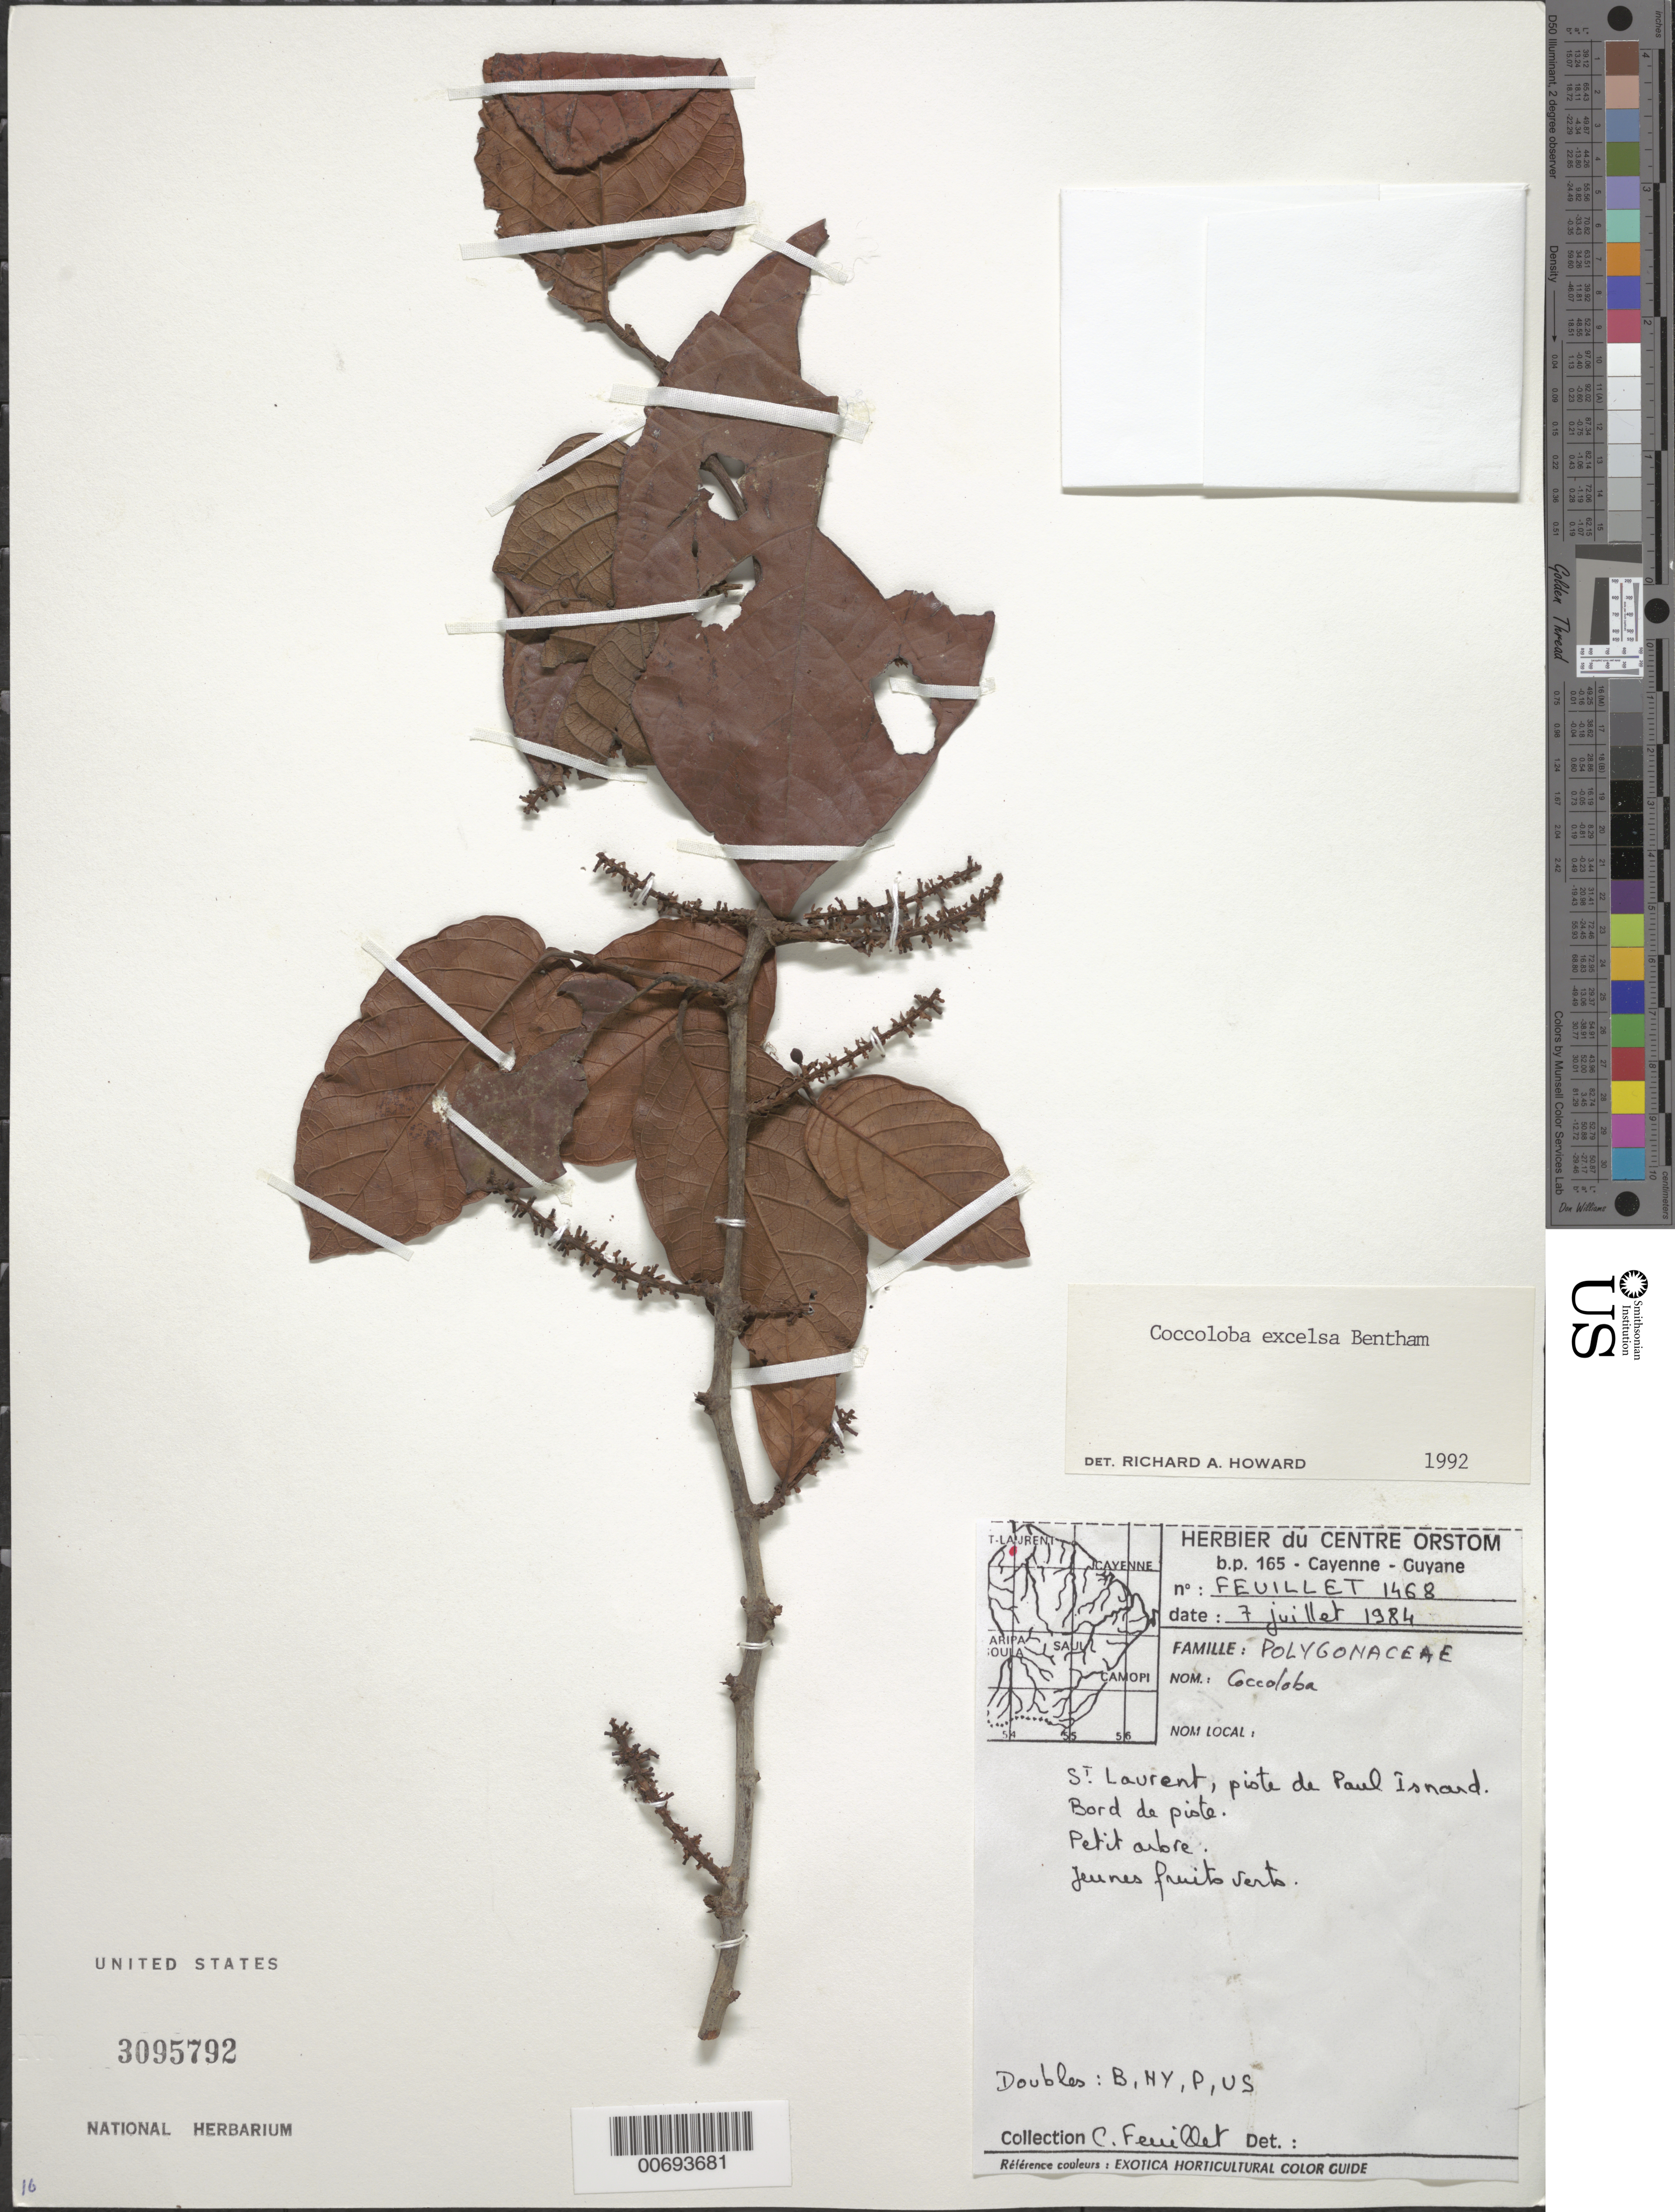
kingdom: Plantae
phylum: Tracheophyta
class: Magnoliopsida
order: Caryophyllales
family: Polygonaceae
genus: Coccoloba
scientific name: Coccoloba excelsa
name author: Benth.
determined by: Howard, R. A.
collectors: C. Feuillet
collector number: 1468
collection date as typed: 7-Jul-84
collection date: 1984-07-07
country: French Guiana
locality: St. Laurent, Piste de Paul Isnard - Région de Paul-Isnard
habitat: Trailside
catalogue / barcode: US 3095792